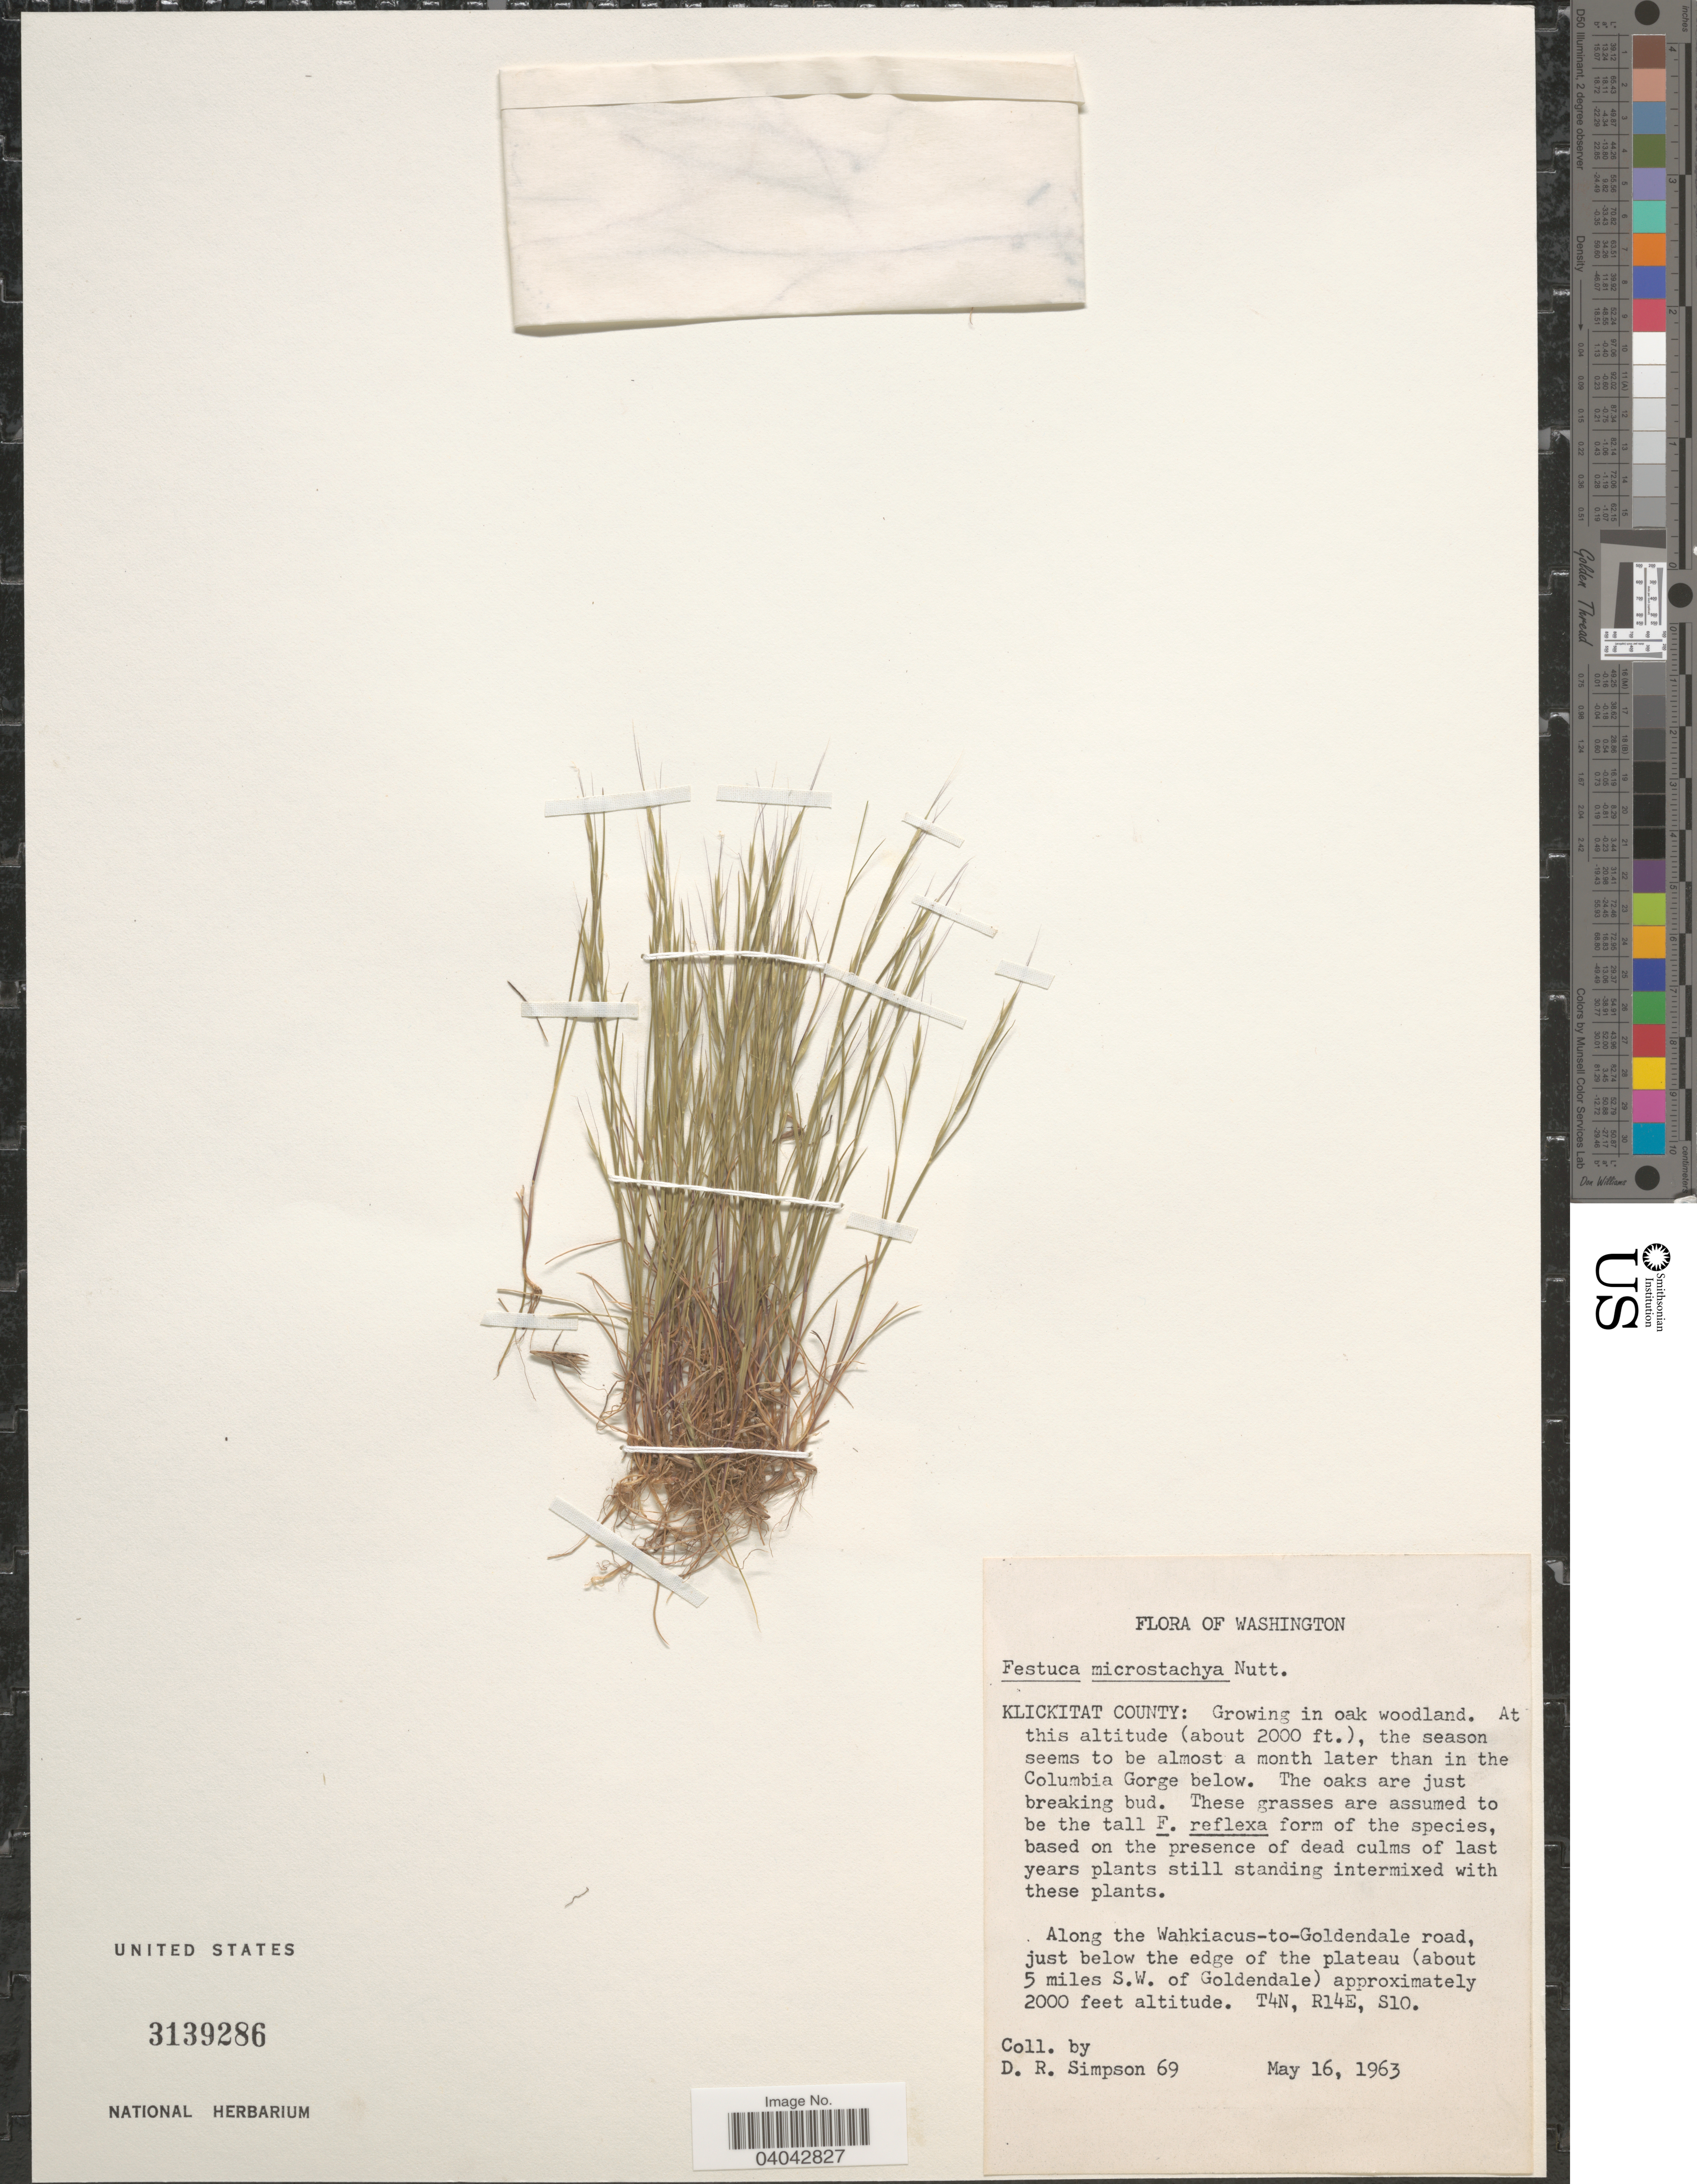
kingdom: Plantae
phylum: Tracheophyta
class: Liliopsida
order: Poales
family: Poaceae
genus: Festuca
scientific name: Festuca microstachys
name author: Nutt.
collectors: D. R. Simpson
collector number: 69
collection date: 1963-05-16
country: United States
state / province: Washington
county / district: Klickitat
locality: Klickitat County. Along the Wahkiacus-to-Goldendale road, just below the edge of the plateau (about 5 miles S.W. of Goldendale). T4N, R14E, S10.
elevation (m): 610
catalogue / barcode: US 3139286